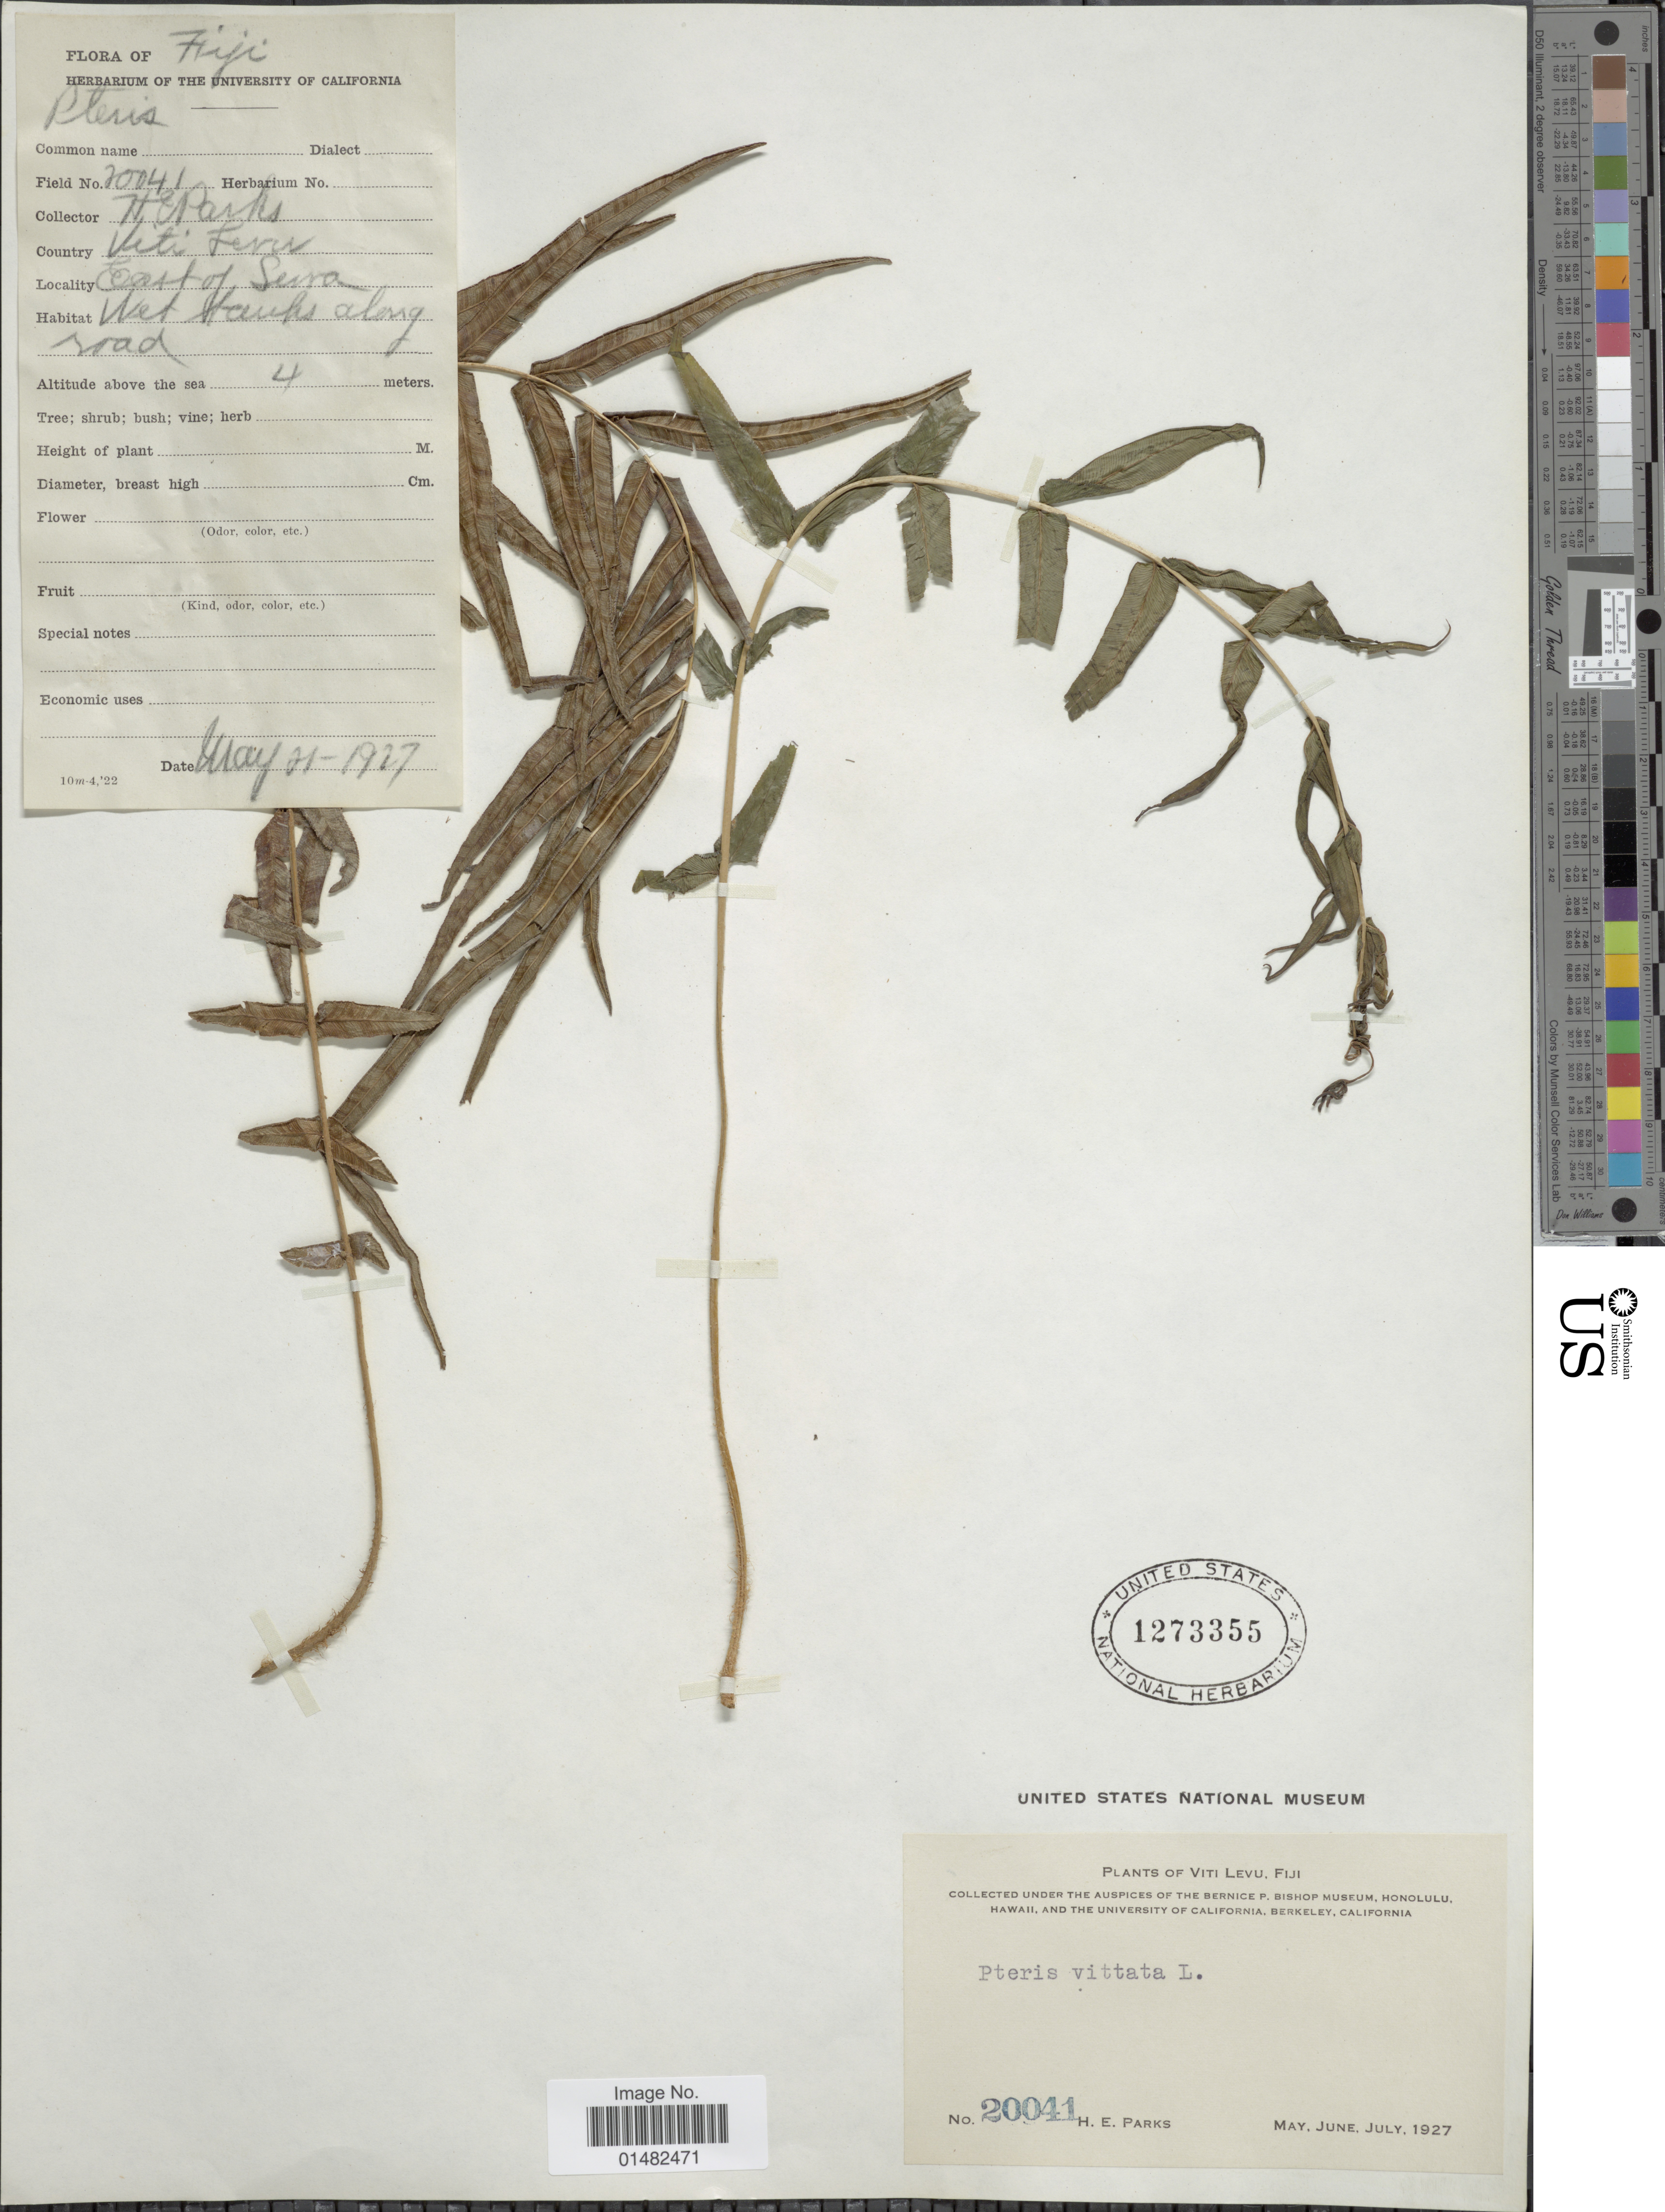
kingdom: Plantae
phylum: Tracheophyta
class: Polypodiopsida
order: Polypodiales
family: Pteridaceae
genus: Pteris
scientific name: Pteris vittata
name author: L.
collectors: H. E. Parks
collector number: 20041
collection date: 1927-05-21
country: Fiji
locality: Viti Levu, East of Serra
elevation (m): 4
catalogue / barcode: US 1273355